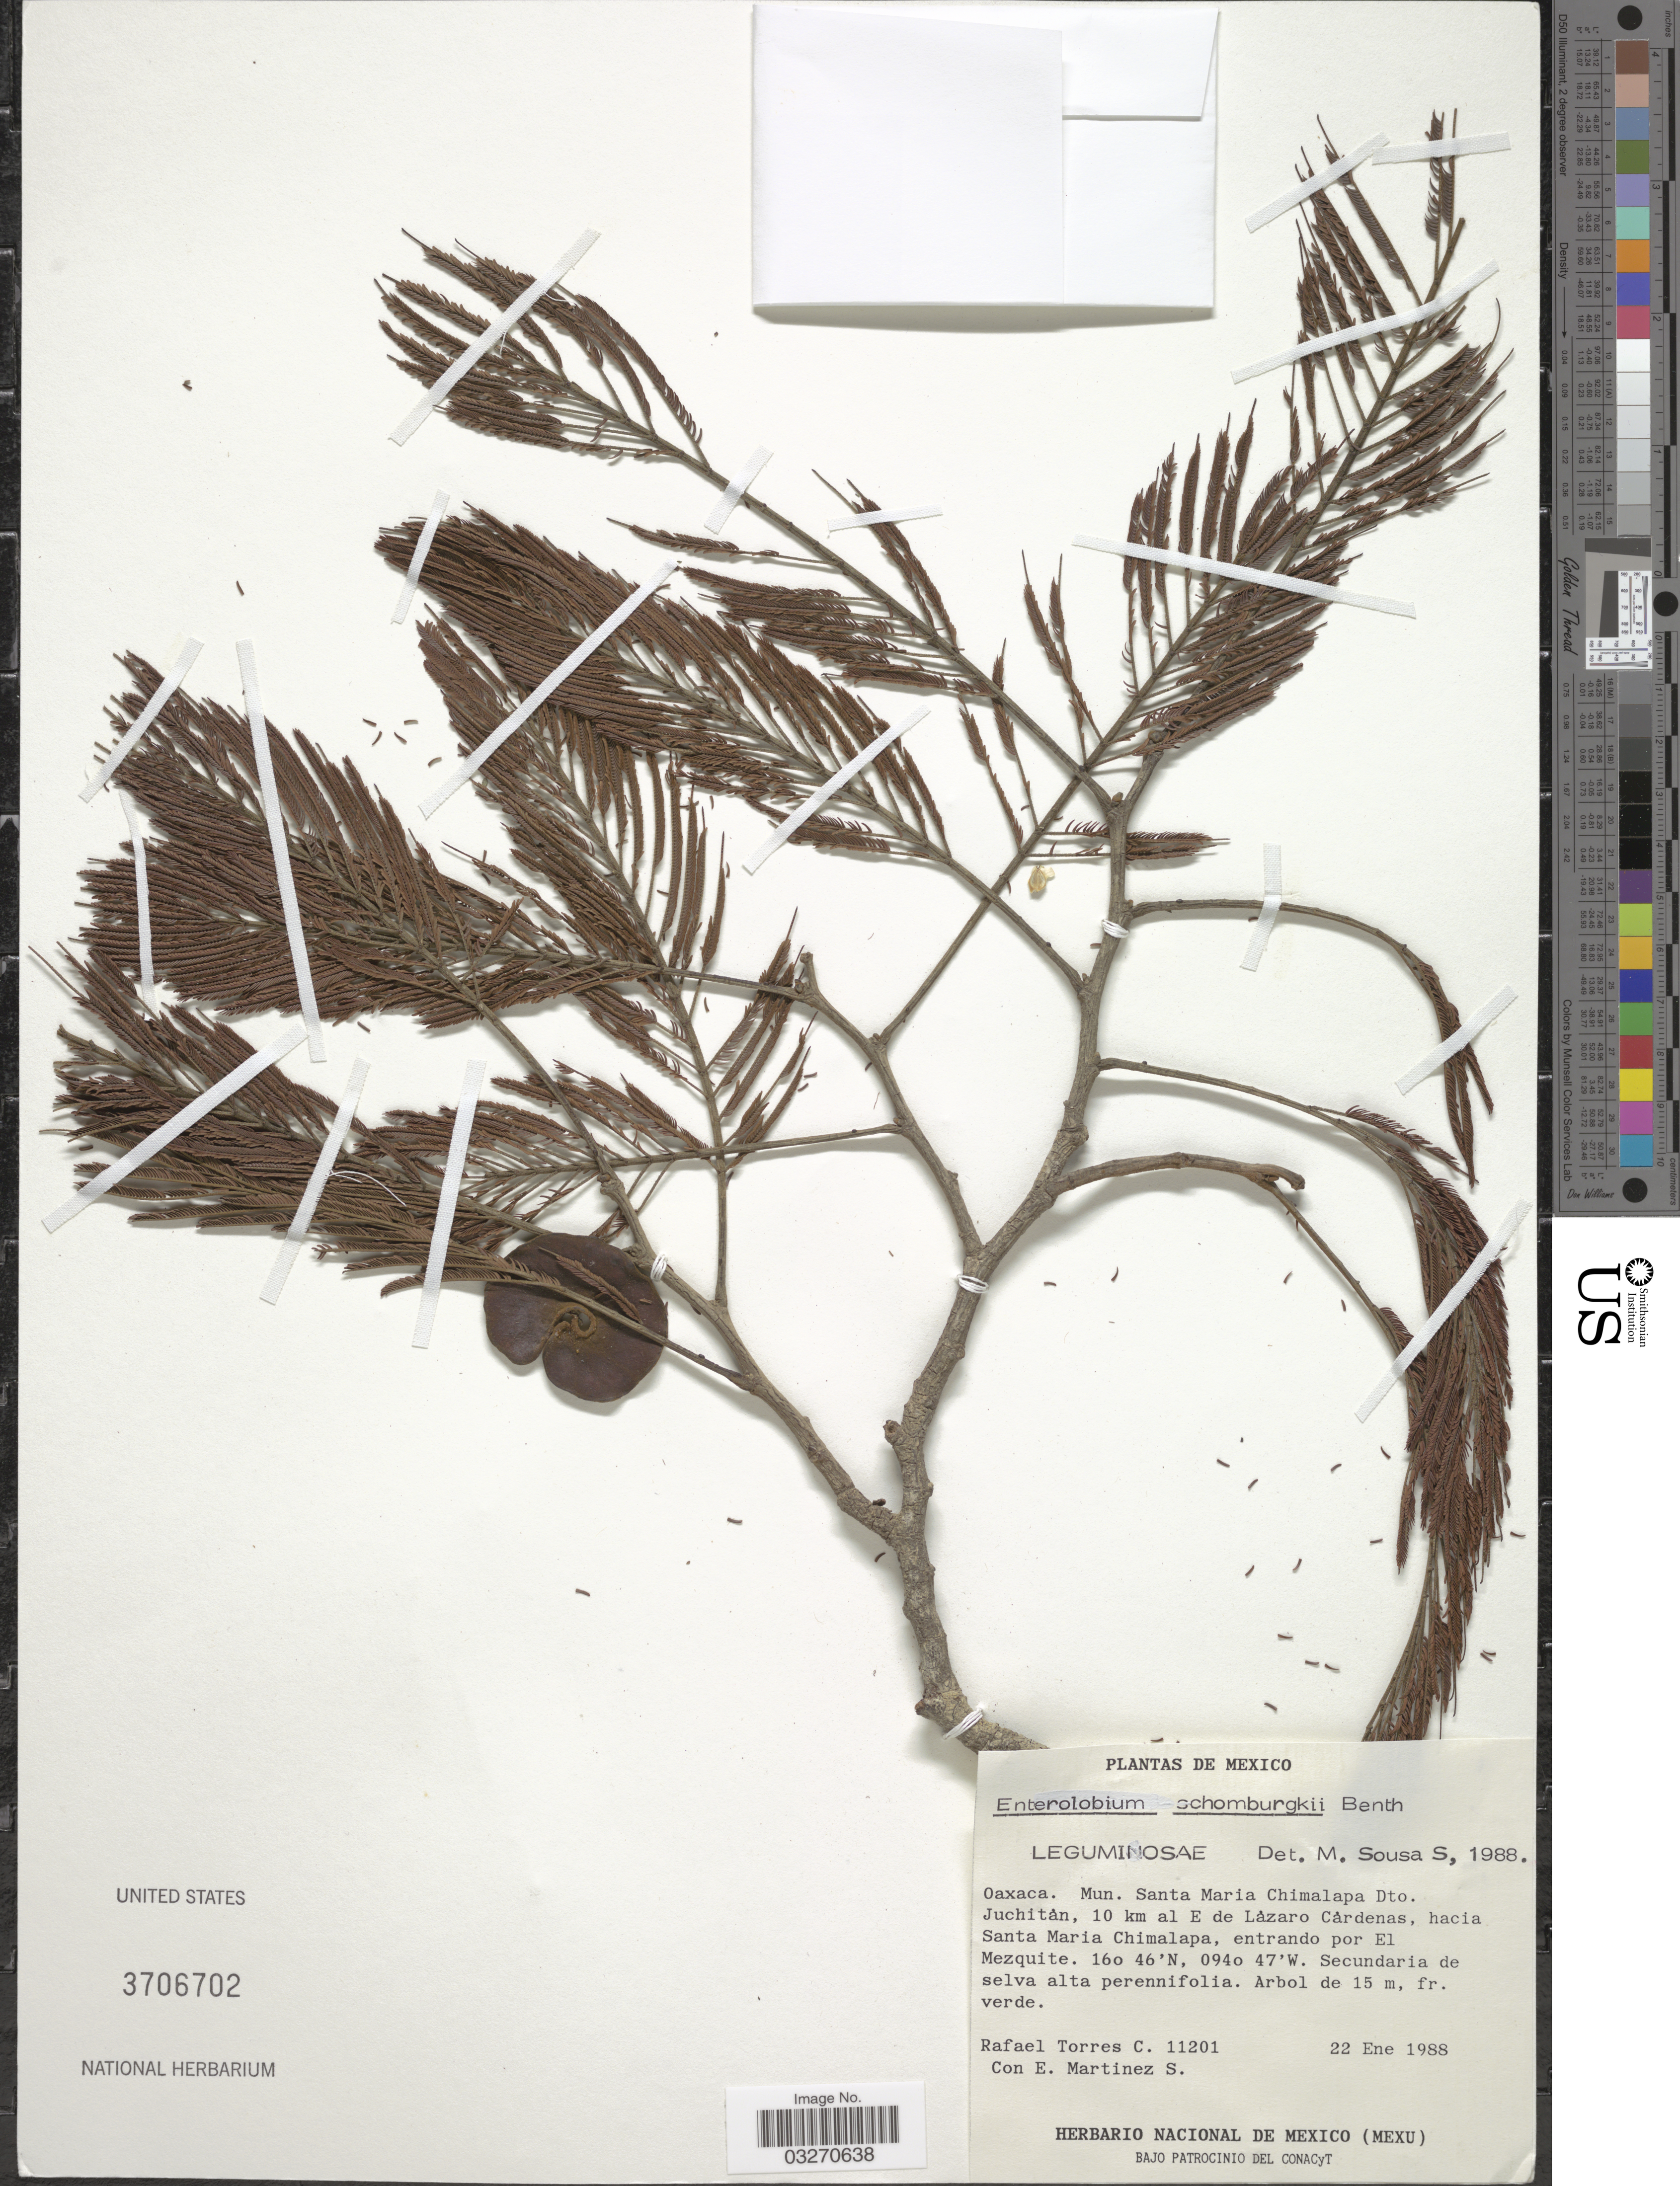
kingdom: Plantae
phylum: Tracheophyta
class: Magnoliopsida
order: Fabales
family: Fabaceae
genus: Robrichia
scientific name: Robrichia schomburgkii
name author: (Benth.) A.R.M. Luz & E.R. Souza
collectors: R. Torres C. & E. M. Martínez S.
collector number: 11201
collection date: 1988-01-22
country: Mexico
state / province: Oaxaca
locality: Mun. Santa Maria Chimalapa Dto. Juchitan, 10 km al E de Lazaro Cardenas, hacia Santa Maria Chimalapa, entrando por El Mezquite.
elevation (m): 15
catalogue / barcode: US 3706702